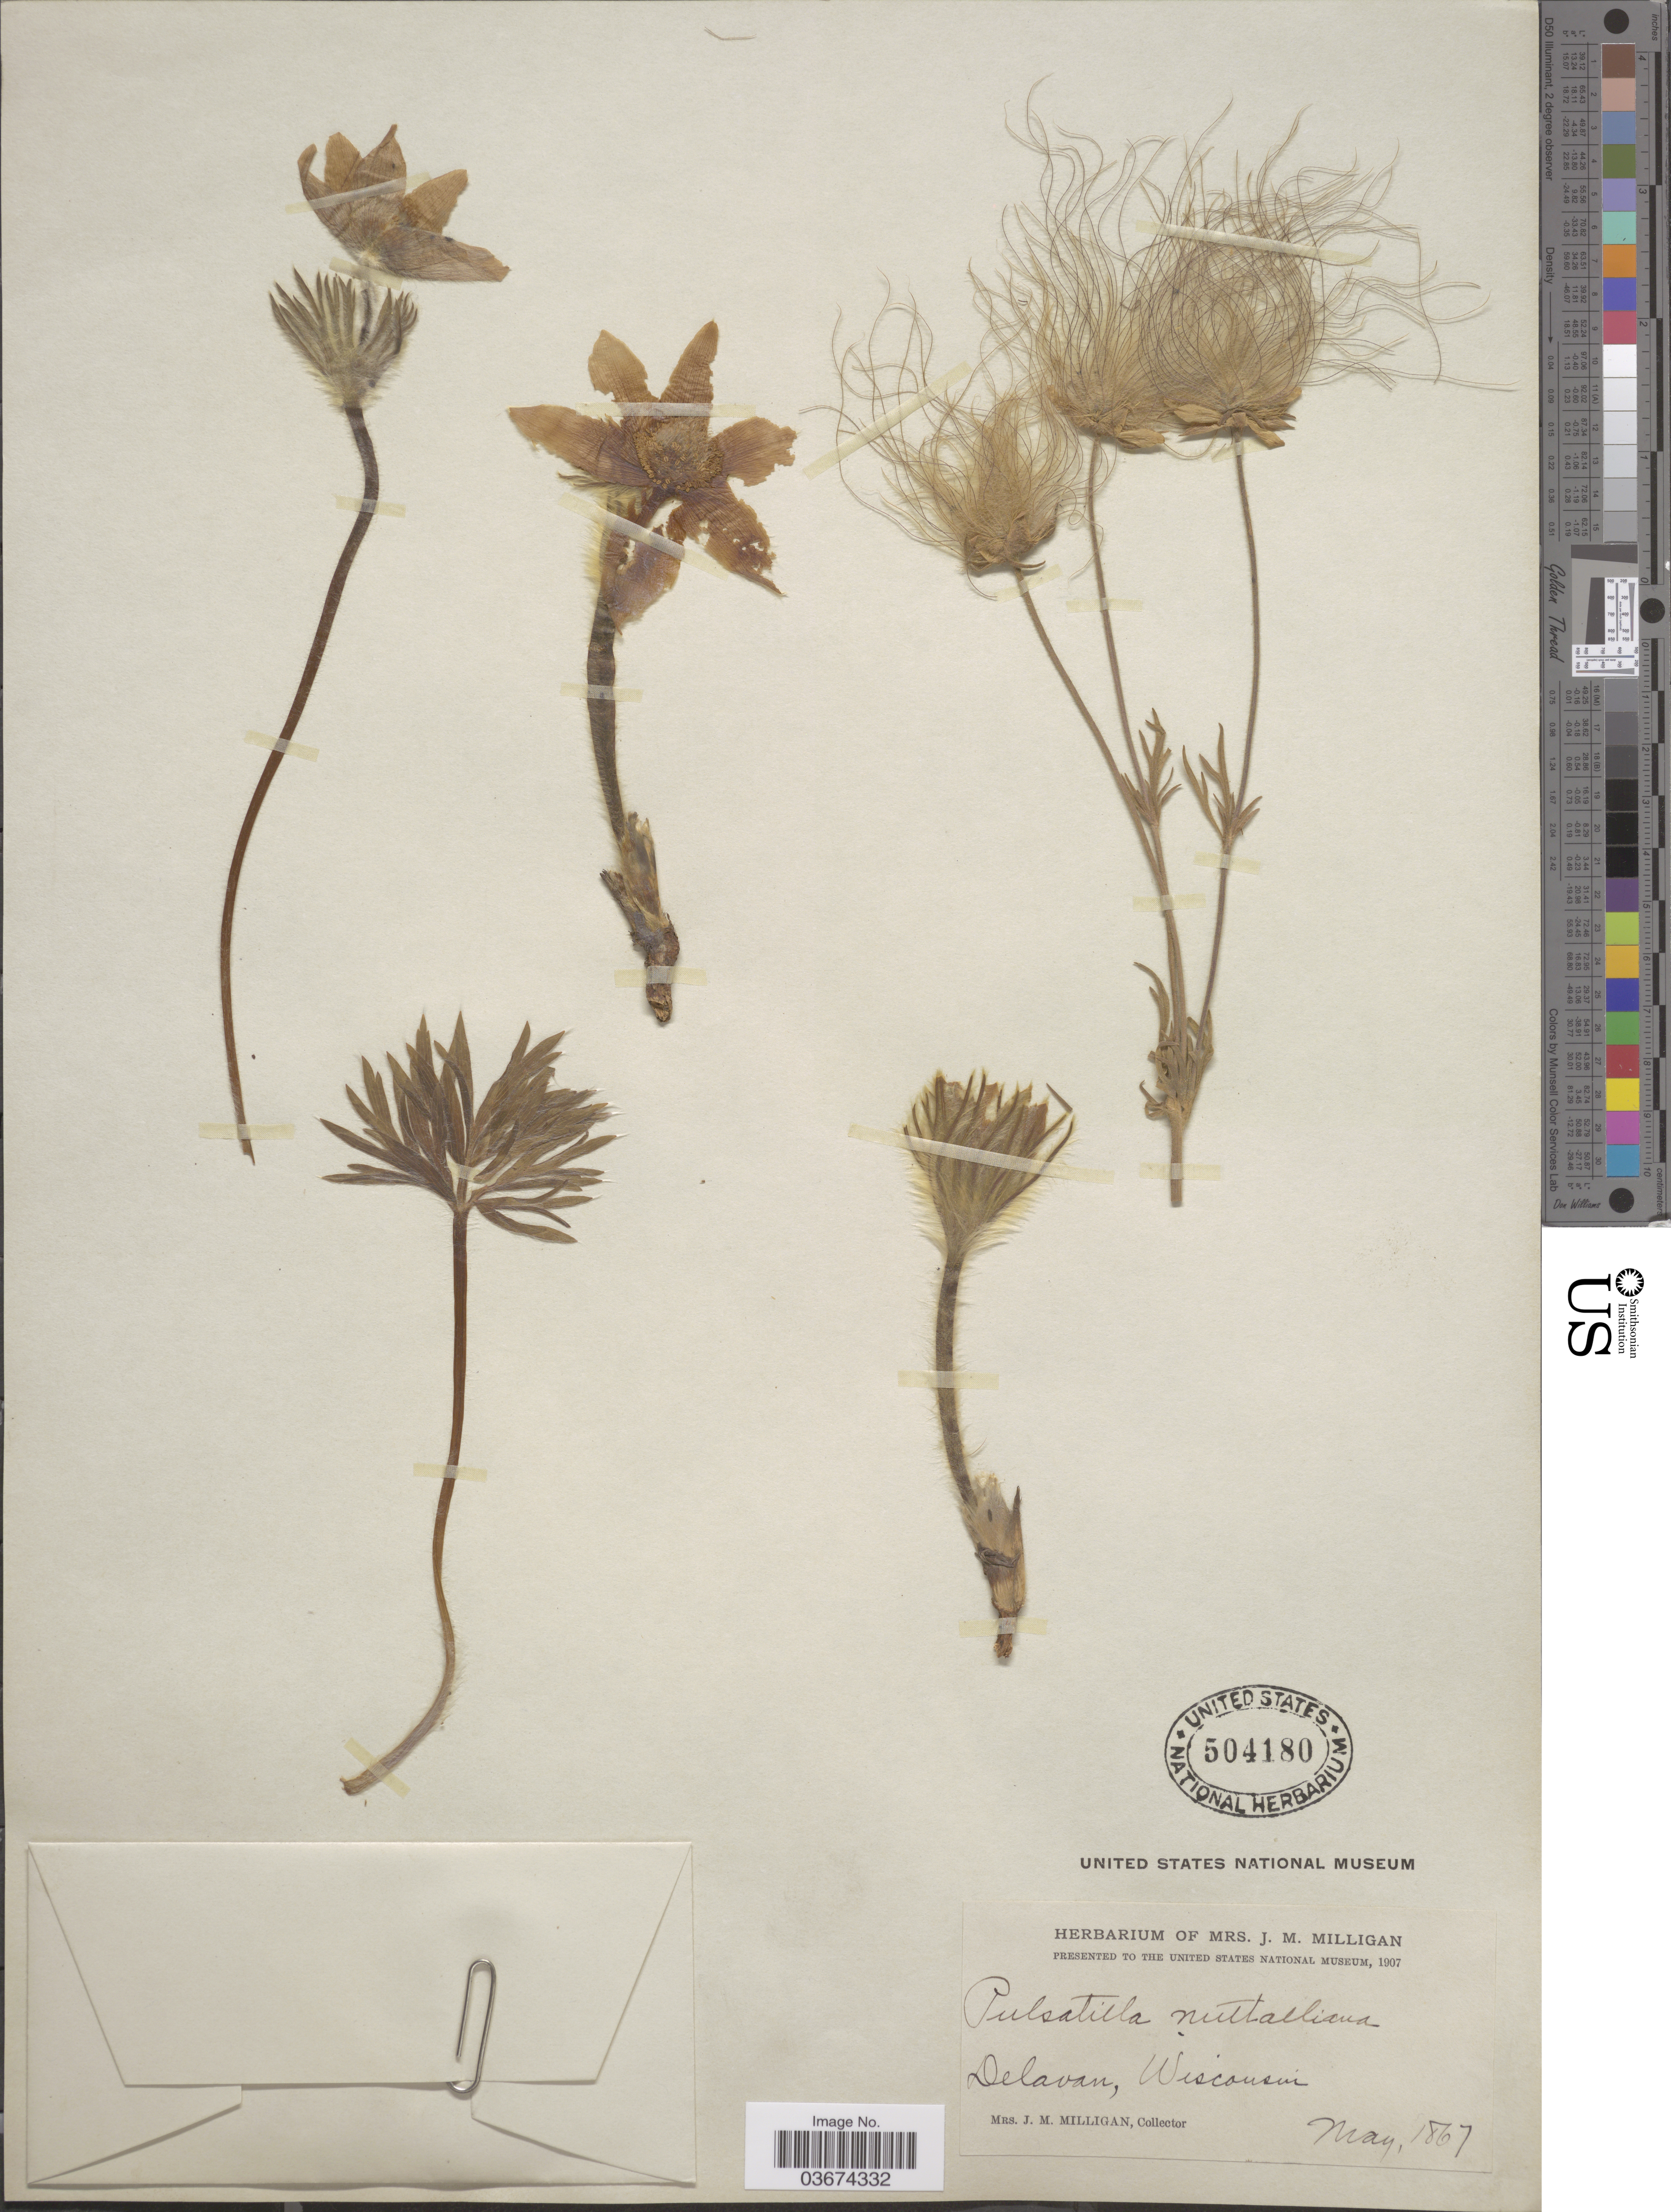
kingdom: Plantae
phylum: Tracheophyta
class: Magnoliopsida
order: Ranunculales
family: Ranunculaceae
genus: Pulsatilla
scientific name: Pulsatilla nuttalliana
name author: (DC.) Bercht. & J. Presl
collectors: J. Milligan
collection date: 1867-05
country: United States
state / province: Wisconsin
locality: Delavan.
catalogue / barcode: US 504180